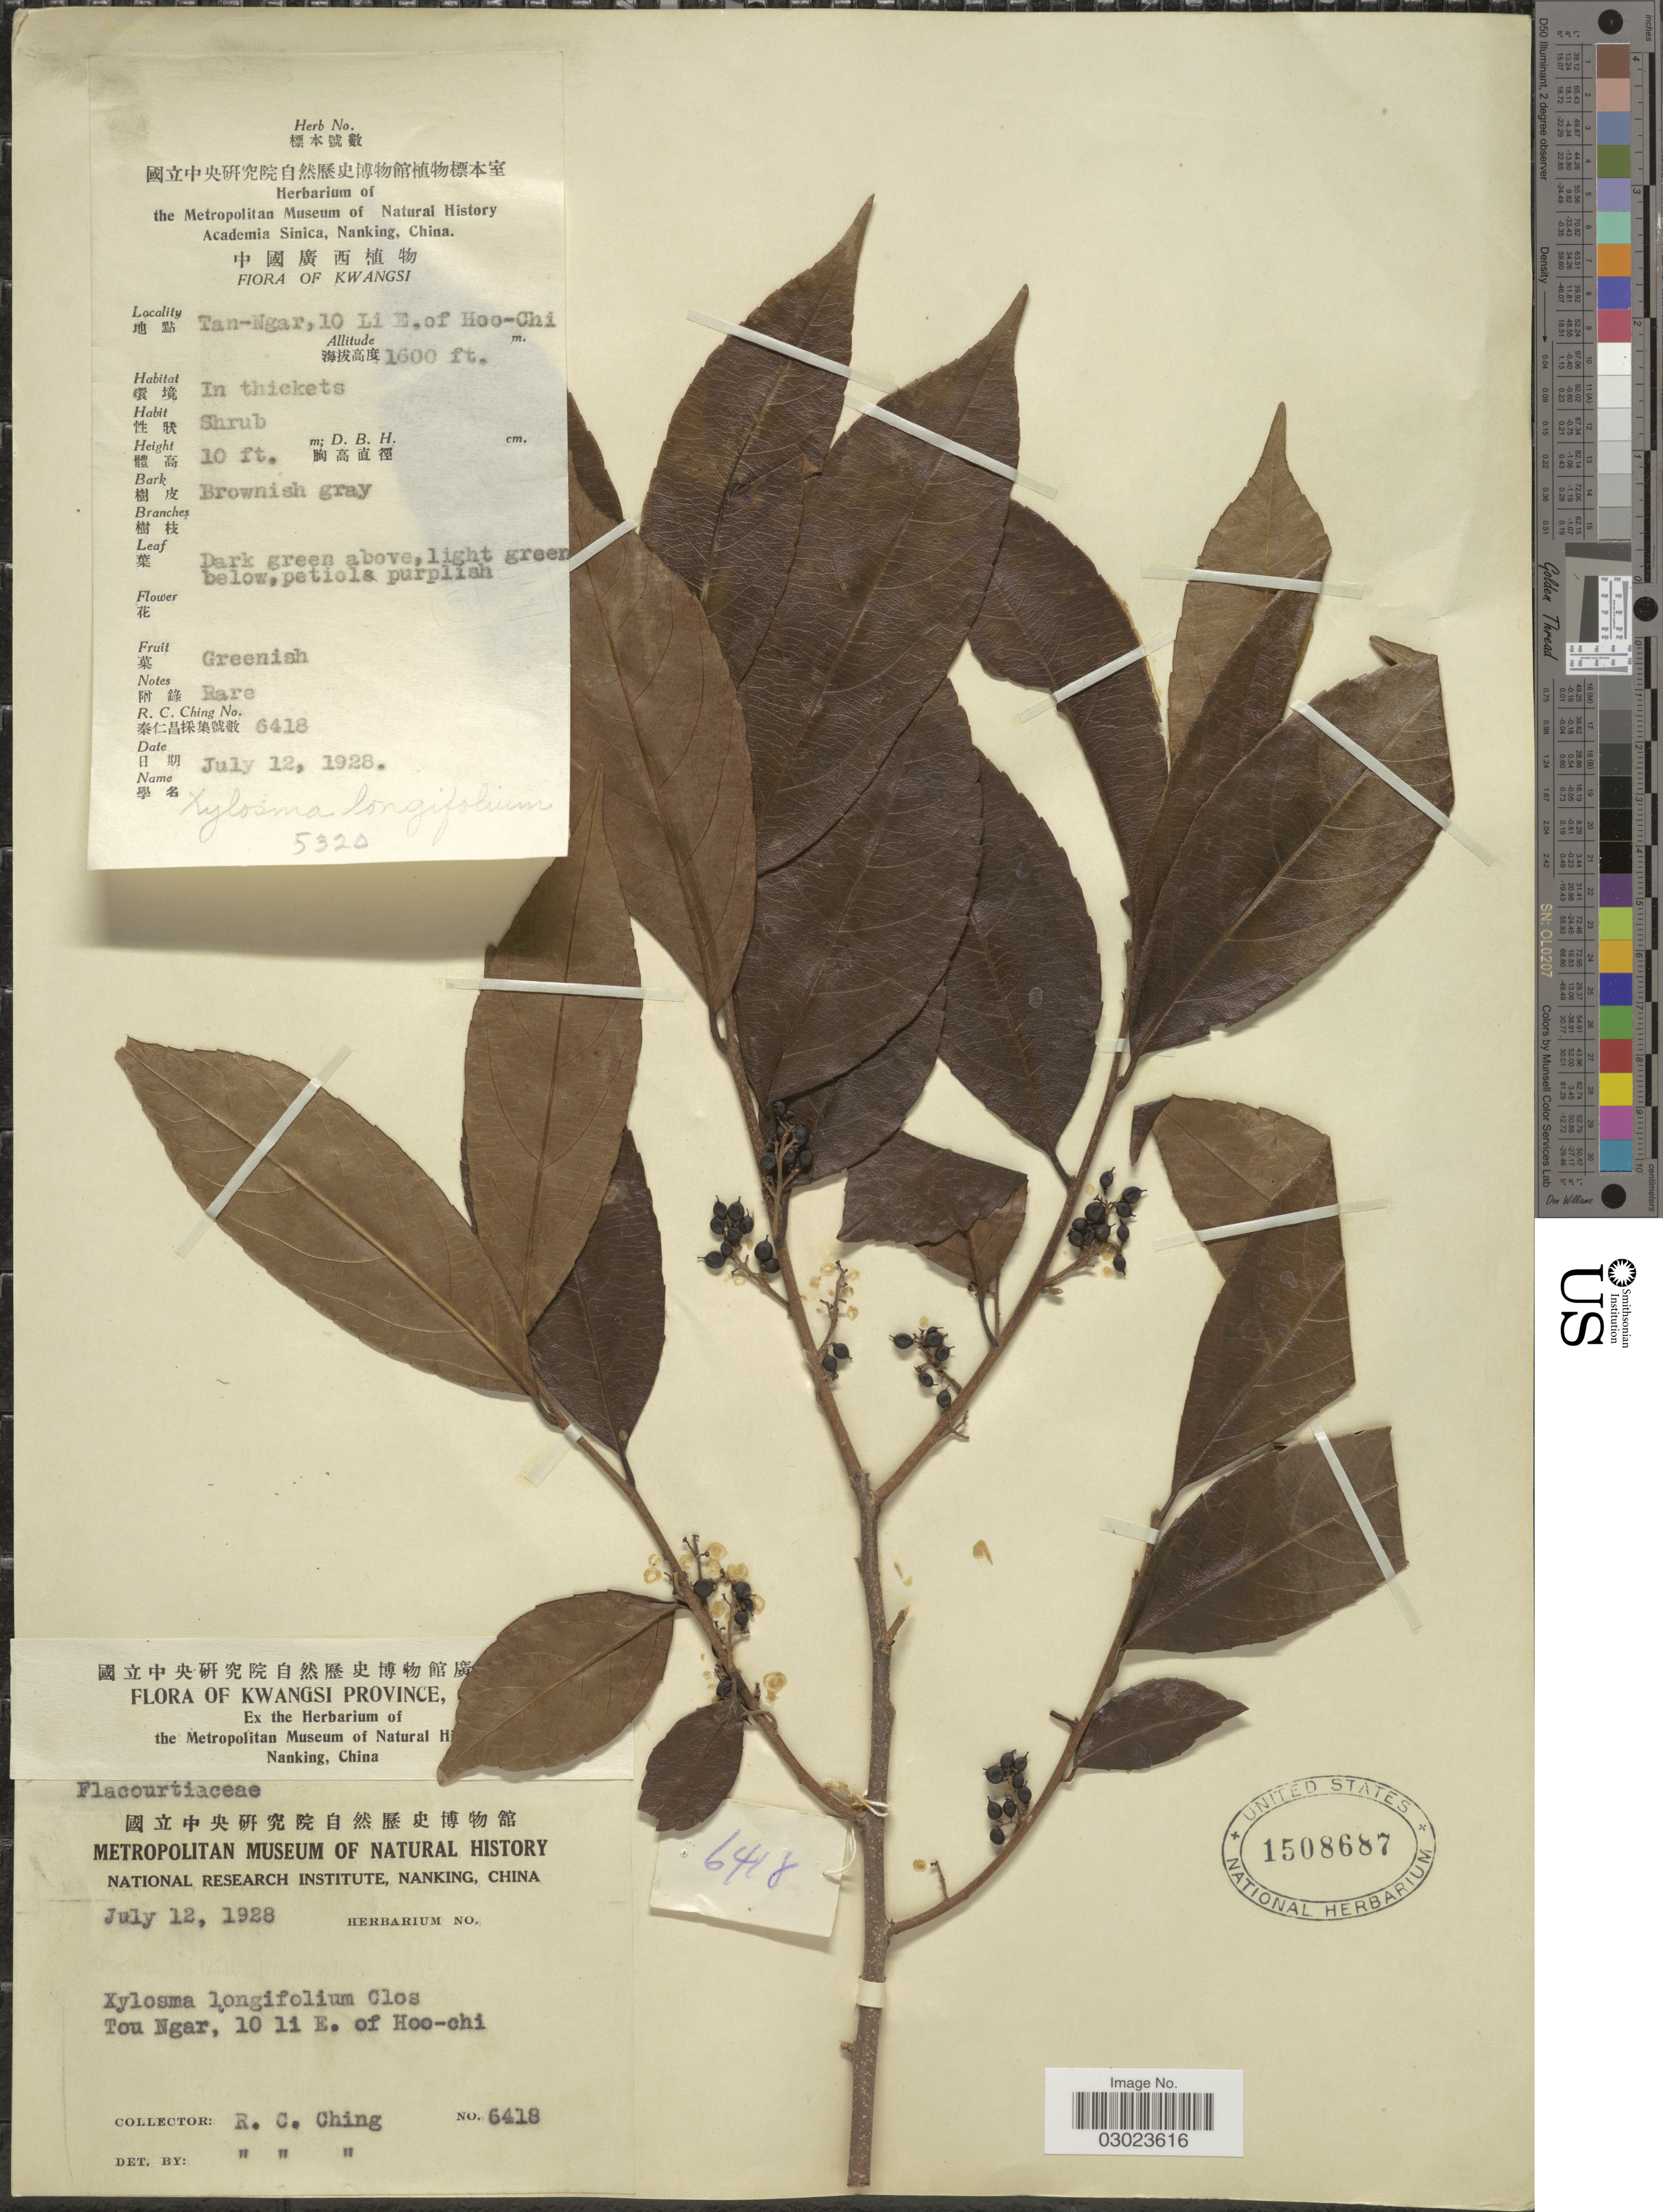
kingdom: Plantae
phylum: Tracheophyta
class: Magnoliopsida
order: Malpighiales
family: Salicaceae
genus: Xylosma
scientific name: Xylosma longifolia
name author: Clos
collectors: R. C. Ching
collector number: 6418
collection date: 1928-07-12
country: China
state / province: Guangxi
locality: Kwangsi Province, Tou Ngar, 10 li E. of Hoo-chi.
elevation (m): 488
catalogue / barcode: US 1508687